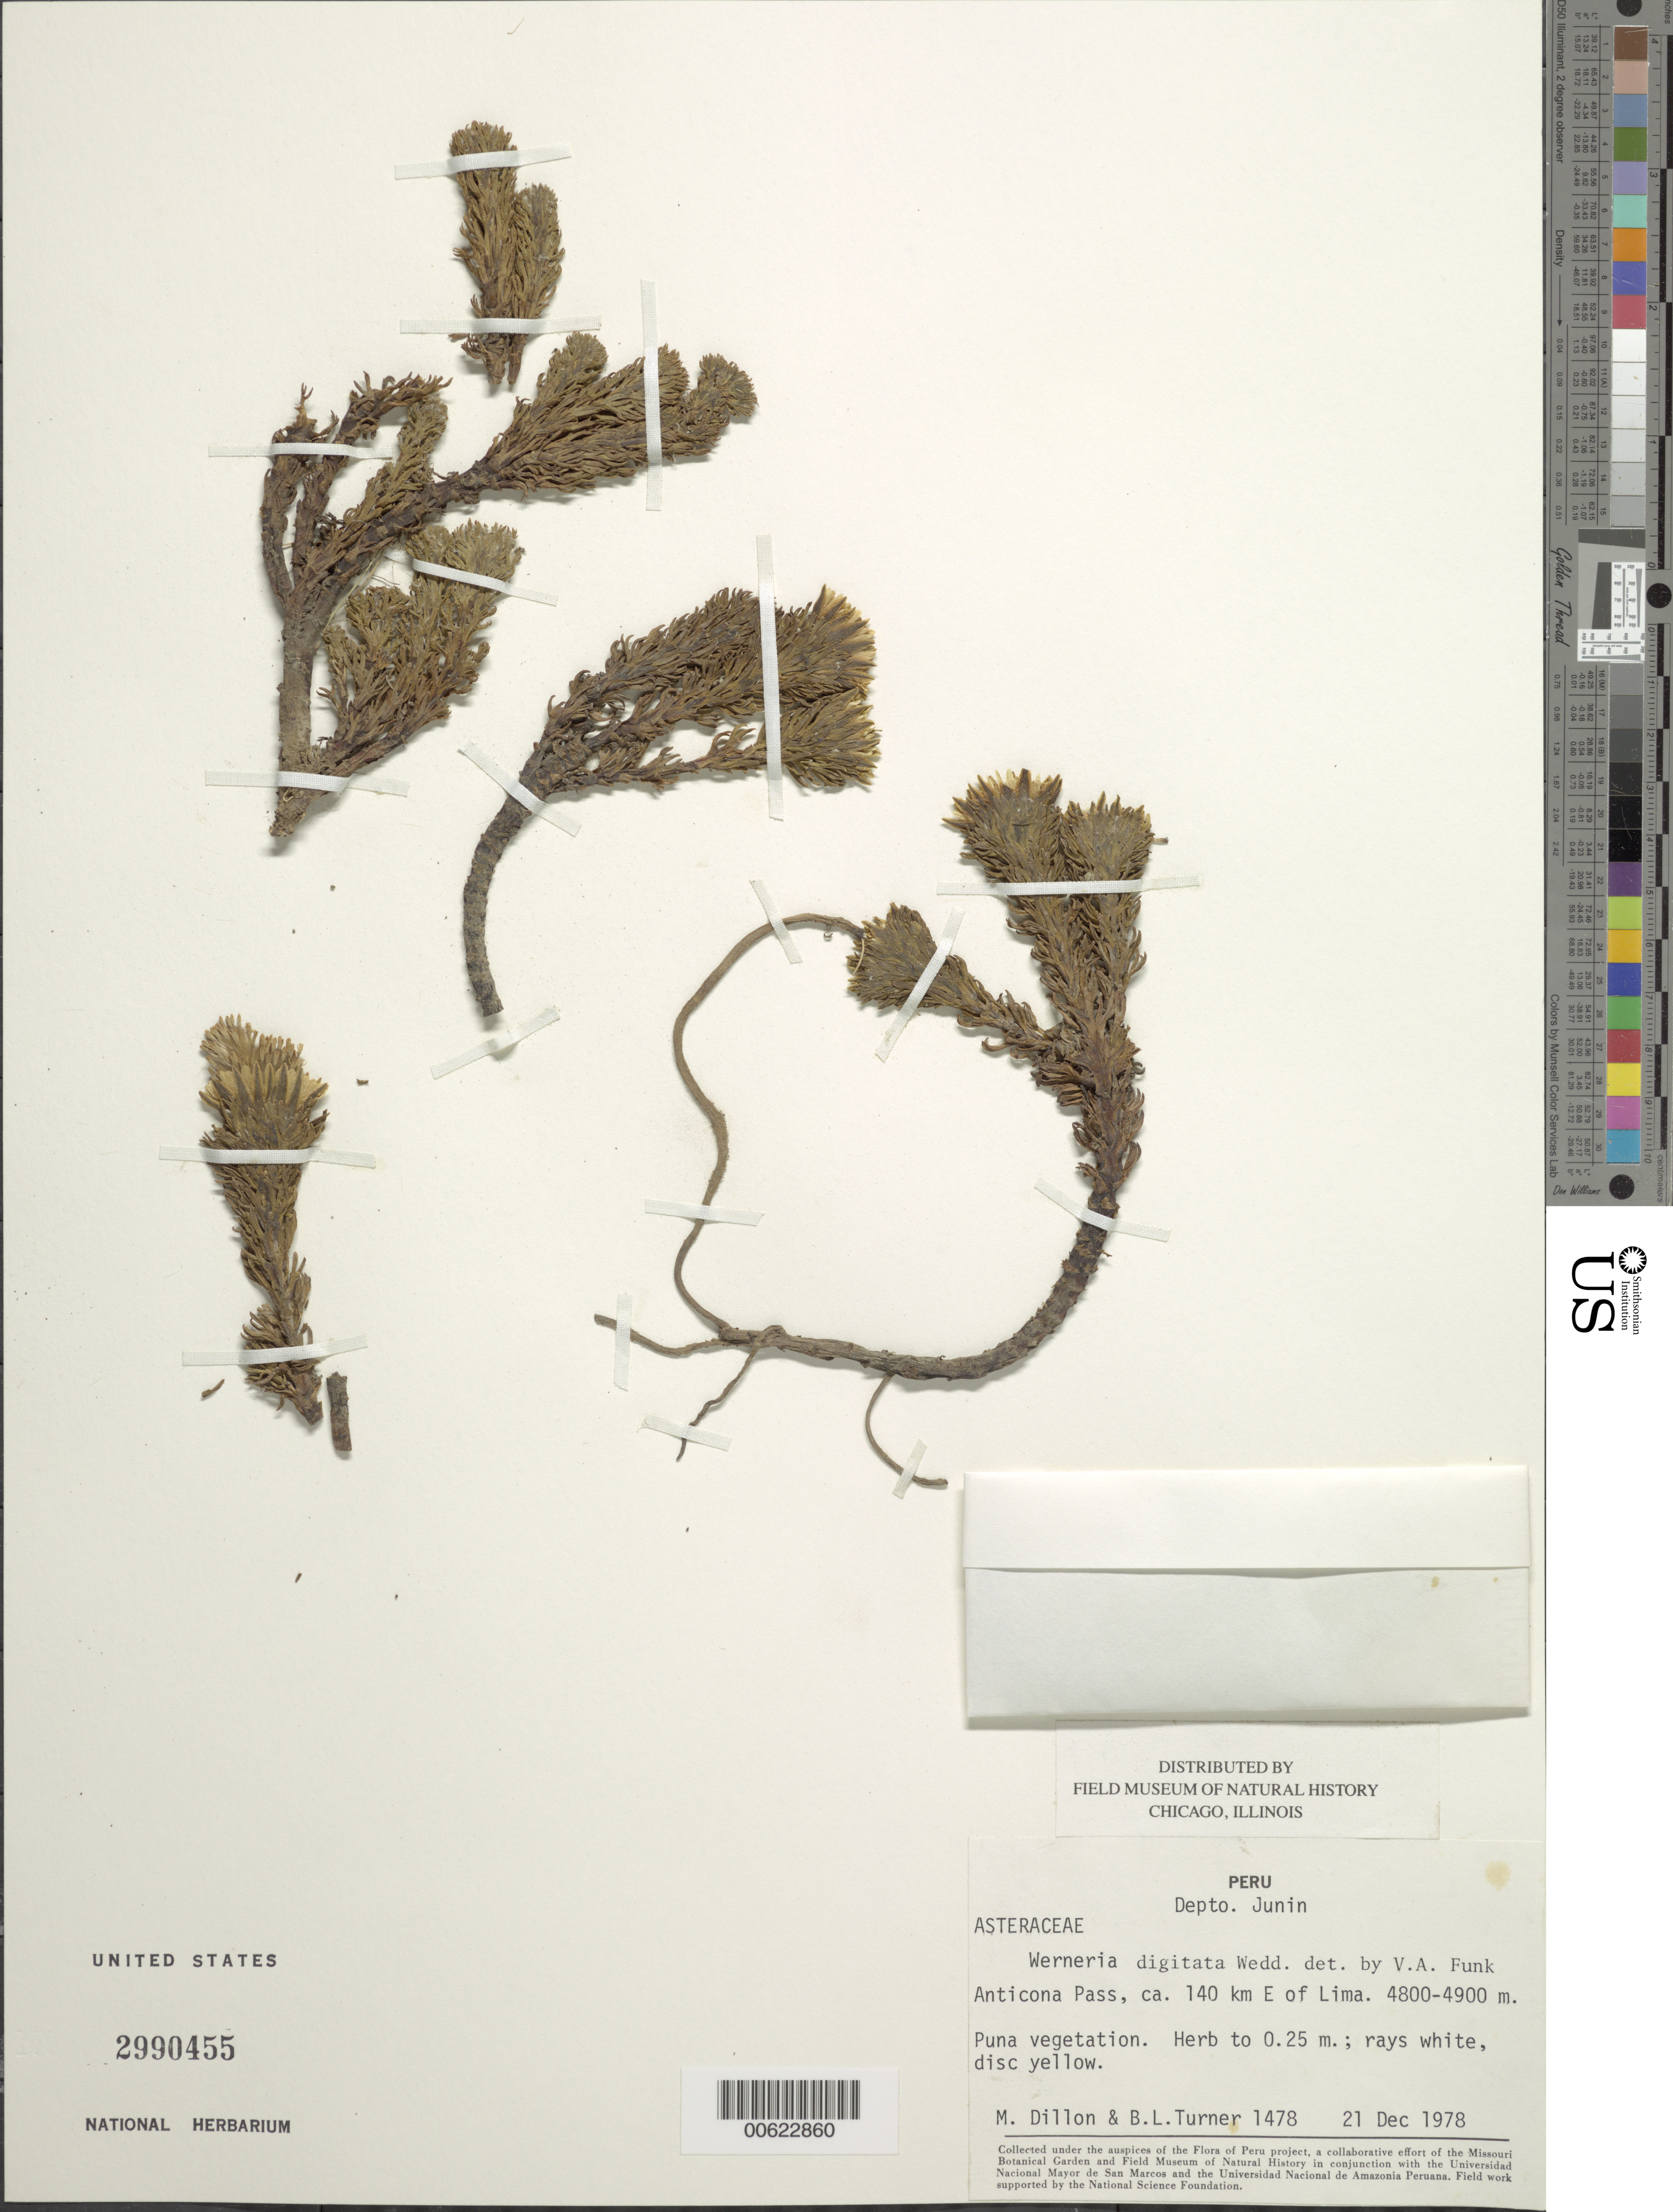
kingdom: Plantae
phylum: Tracheophyta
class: Magnoliopsida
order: Asterales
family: Asteraceae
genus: Xenophyllum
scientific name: Xenophyllum digitatum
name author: (Wedd.) V.A. Funk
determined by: Funk, Vicki A., (BOT), Smithsonian Institution - National Museum of Natural History (UNITED STATES)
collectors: M. O. Dillon & B. L. Turner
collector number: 1478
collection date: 1978-12-21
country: Peru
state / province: Junín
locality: Anticona Pass, ca. 140 km E of Lima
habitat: Puna vegetation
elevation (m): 4800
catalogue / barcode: US 2990455